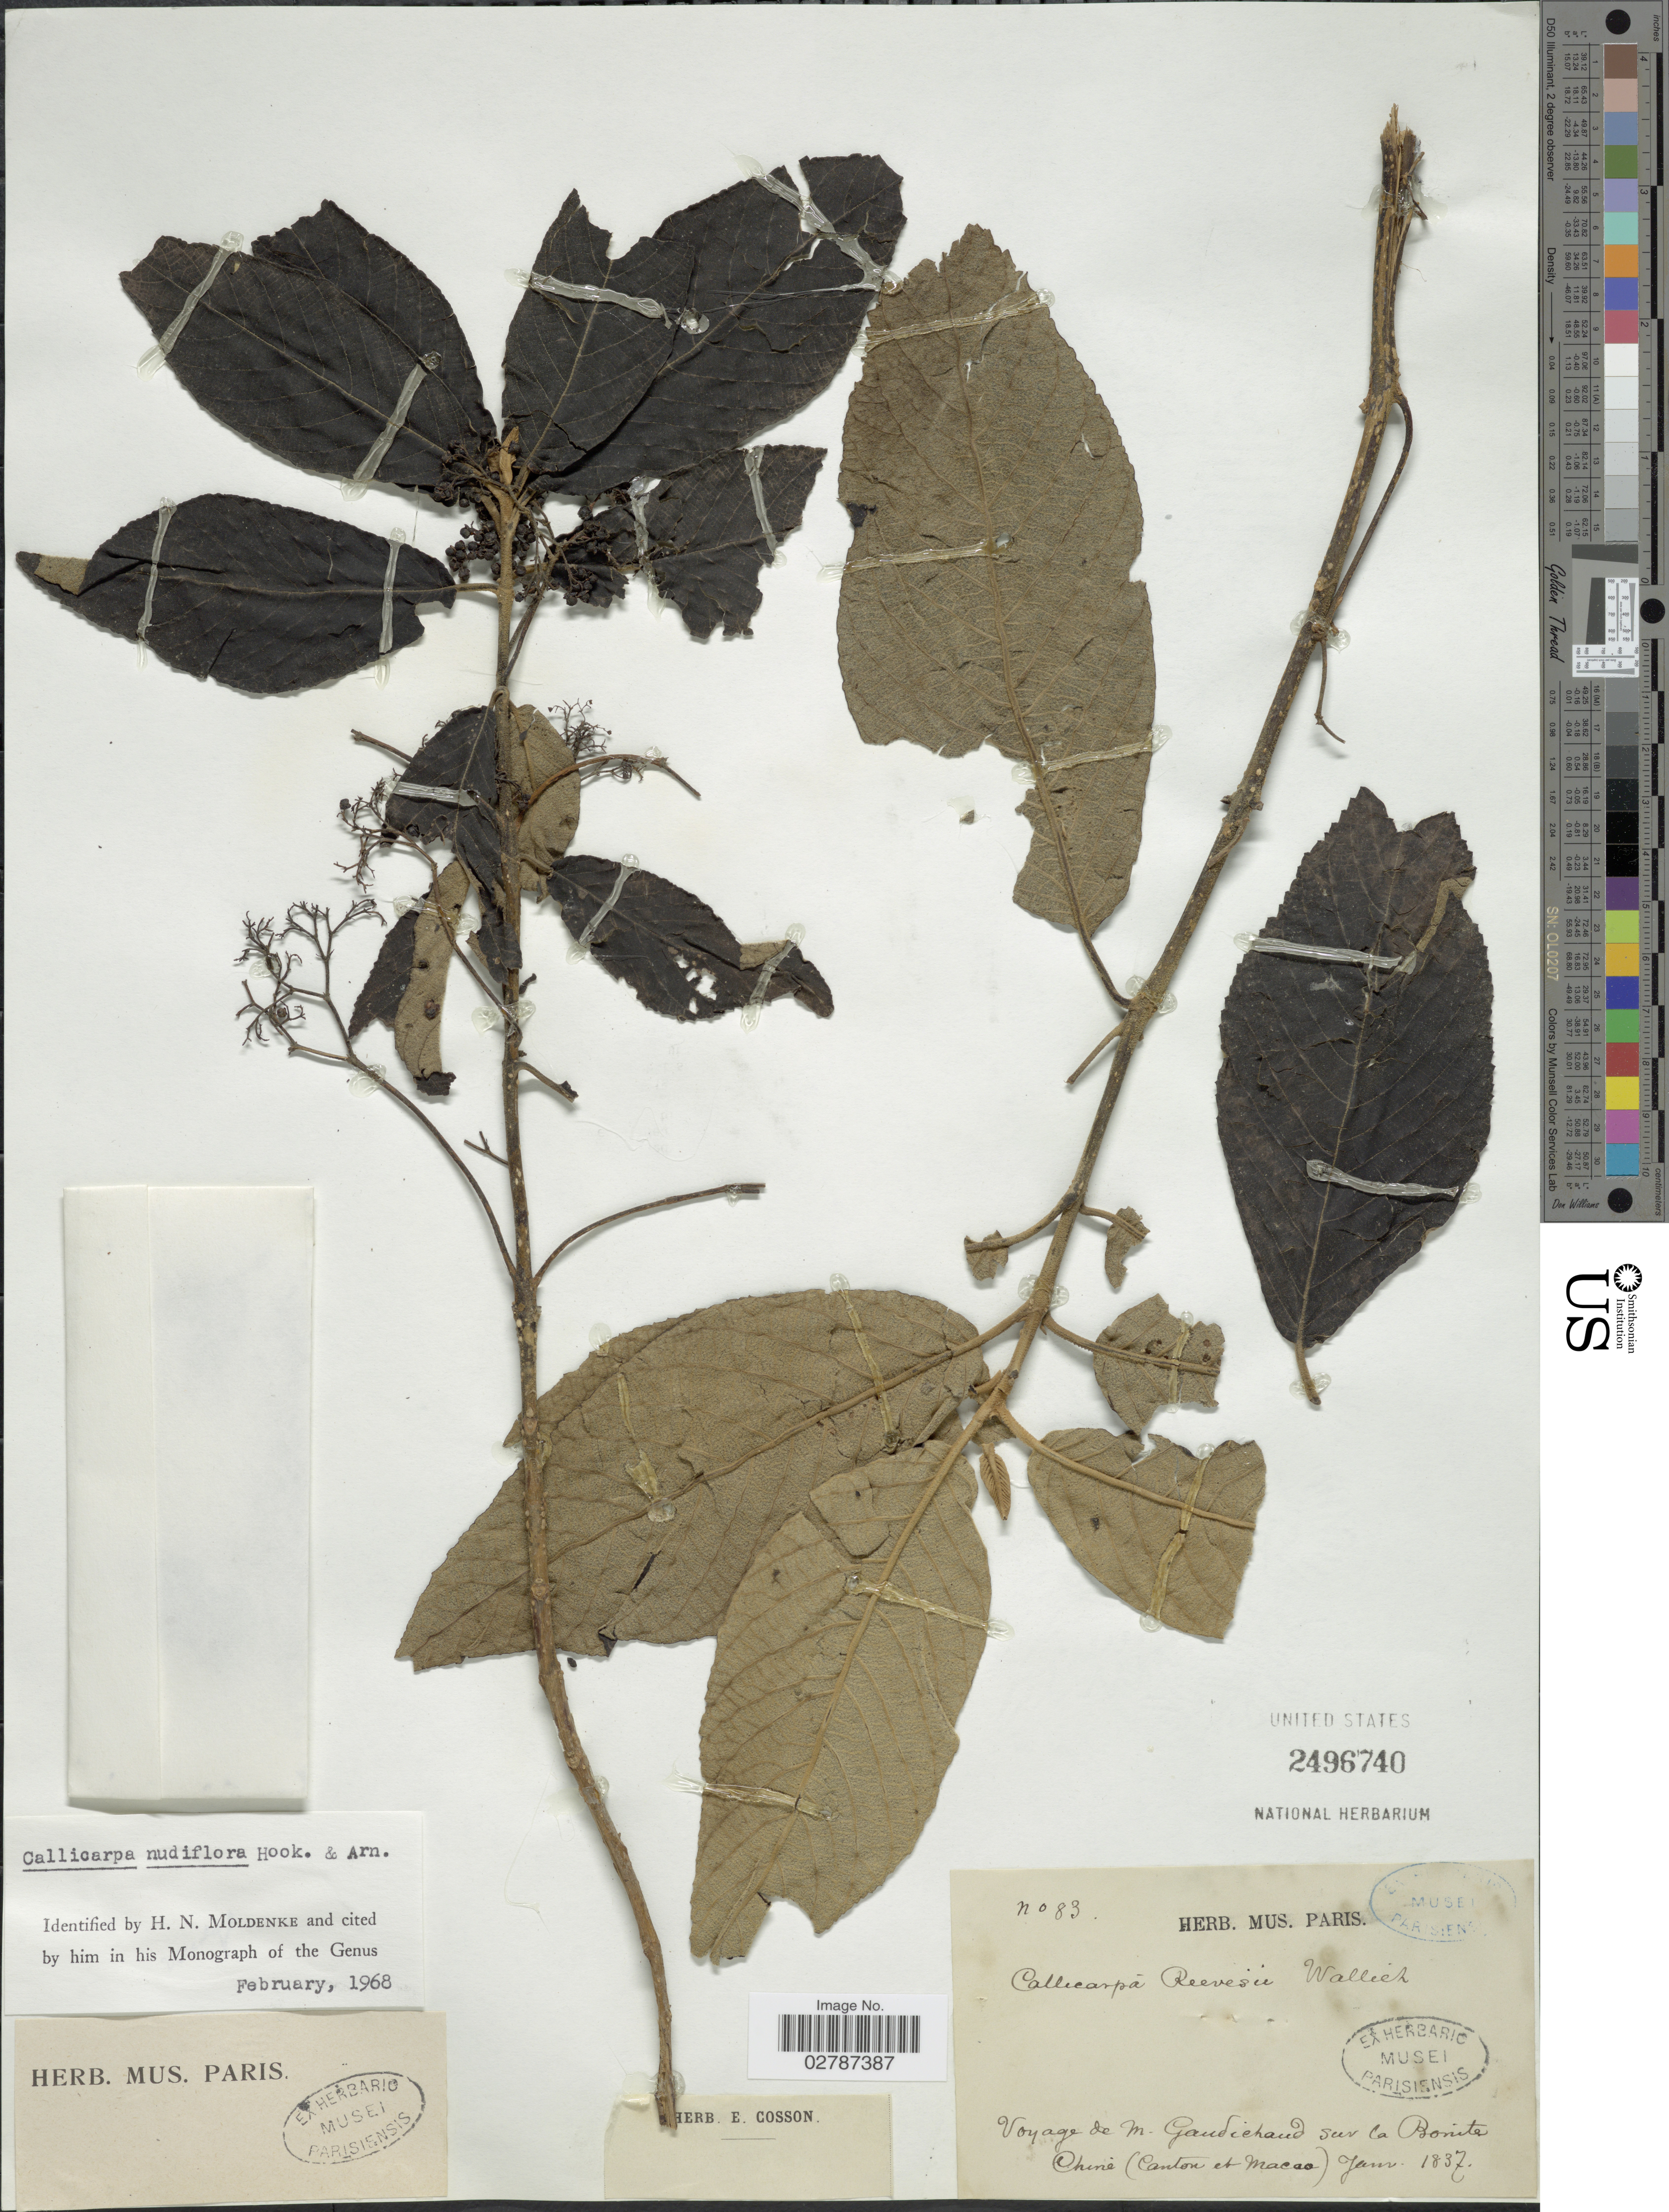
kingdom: Plantae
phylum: Tracheophyta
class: Magnoliopsida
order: Lamiales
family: Lamiaceae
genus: Callicarpa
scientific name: Callicarpa nudiflora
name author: Hook. & Arn.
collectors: -. Gaudichaud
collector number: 83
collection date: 1837-01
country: China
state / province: Macau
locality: La Bonite Chine (Canton et Macao)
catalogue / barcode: US 2496740